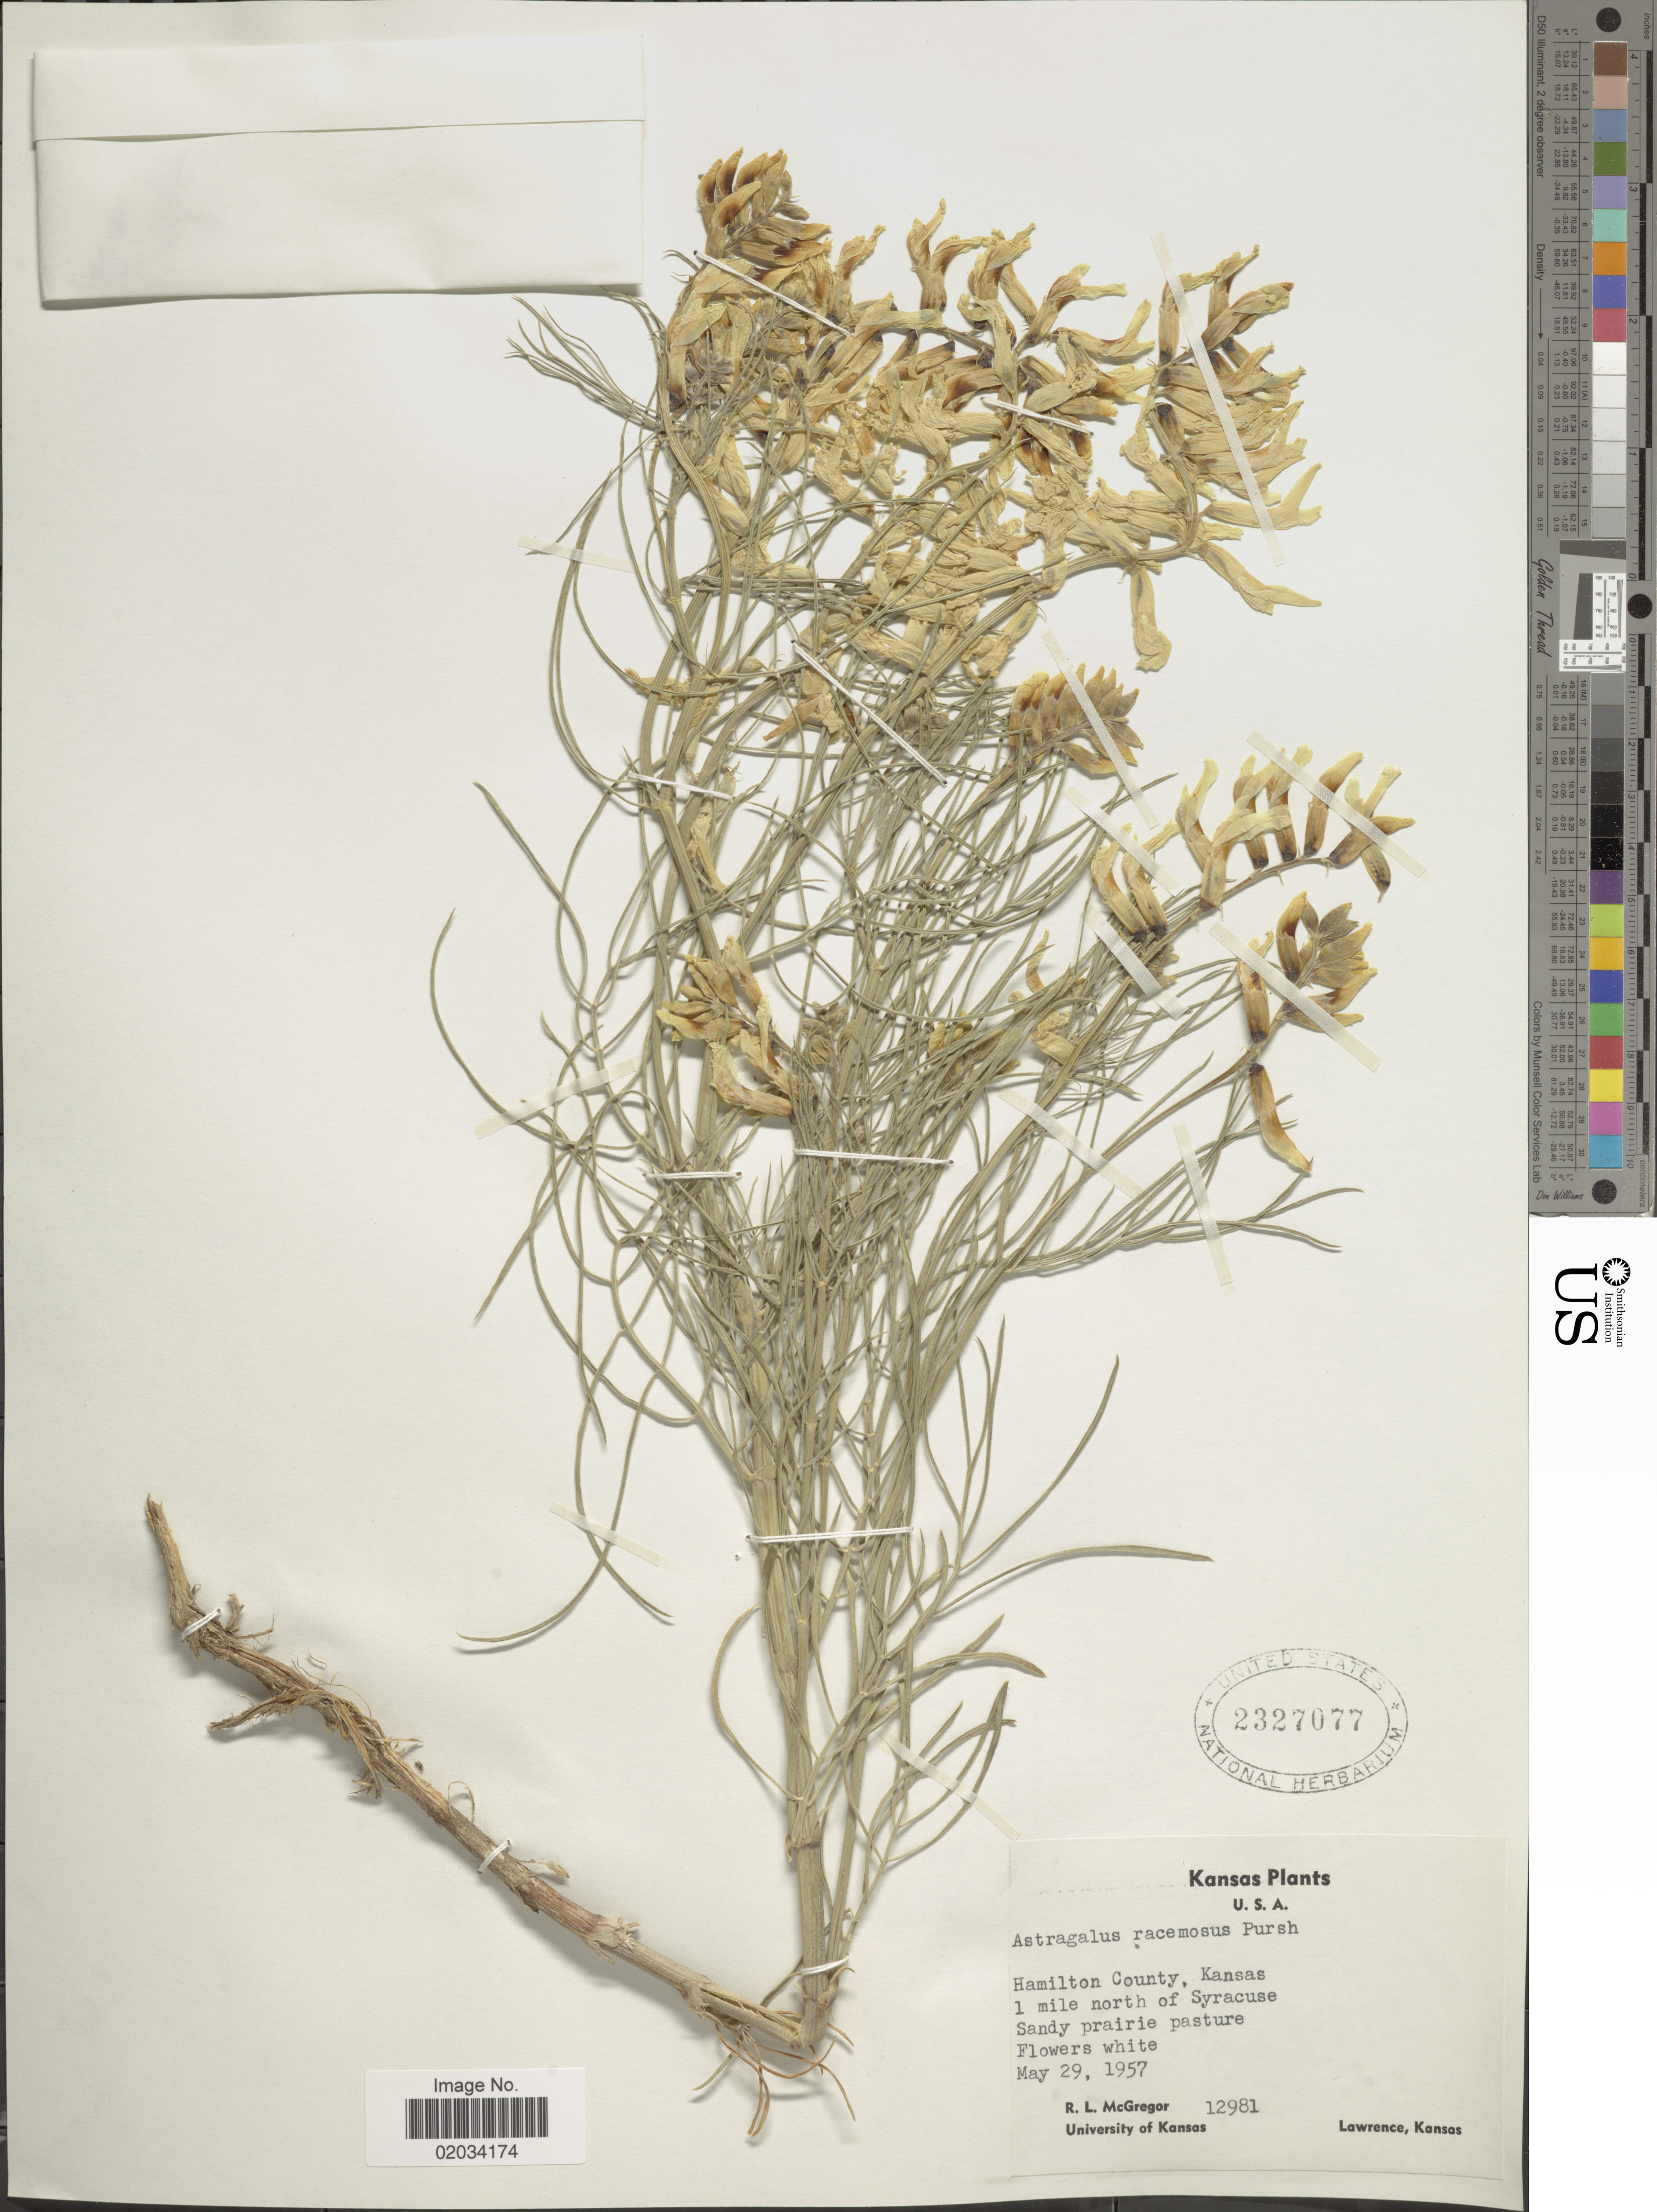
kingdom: Plantae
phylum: Tracheophyta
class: Magnoliopsida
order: Fabales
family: Fabaceae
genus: Astragalus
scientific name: Astragalus racemosus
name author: Pursh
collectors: R. McGregor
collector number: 12981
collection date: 1957-05-29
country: United States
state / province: Kansas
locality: Hamilton County, Kansas 1 miles north of Syracuse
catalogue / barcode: US 2327077